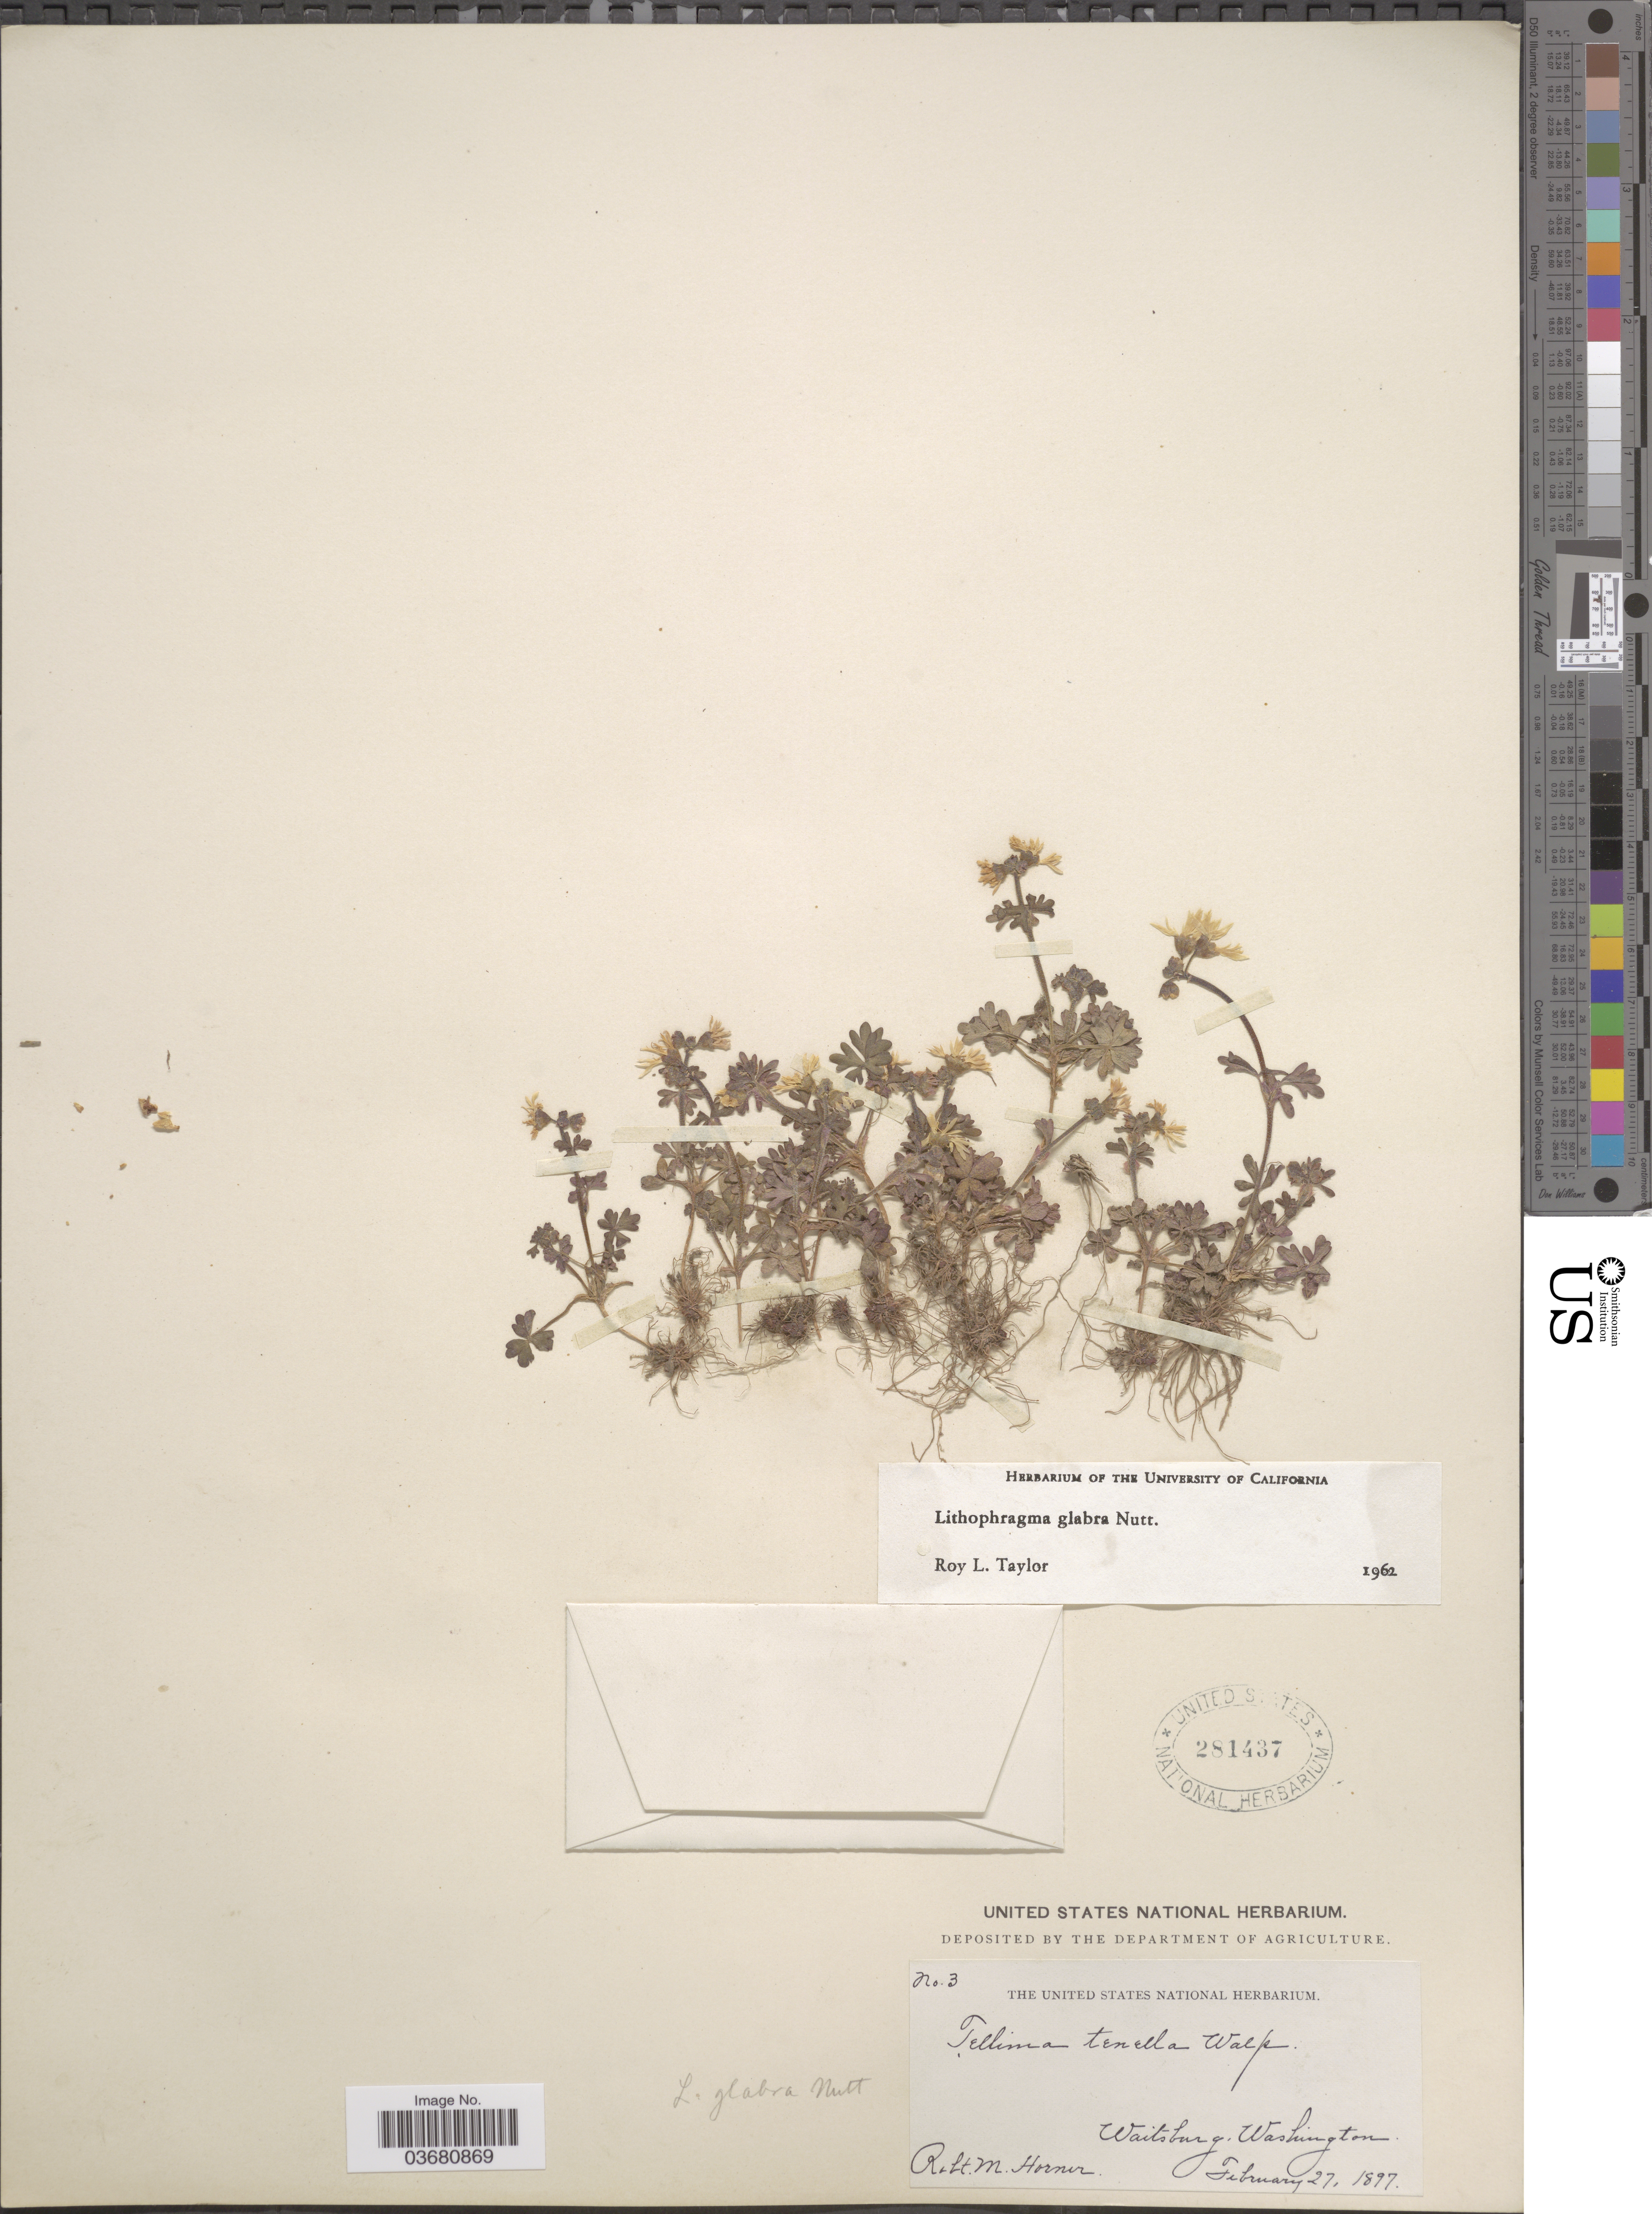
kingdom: Plantae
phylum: Tracheophyta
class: Magnoliopsida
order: Saxifragales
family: Saxifragaceae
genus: Lithophragma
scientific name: Lithophragma glabrum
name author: Nutt.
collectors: R. Horner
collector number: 3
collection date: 1897-02-27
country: United States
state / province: Washington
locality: Waitsburg.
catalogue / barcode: US 281437